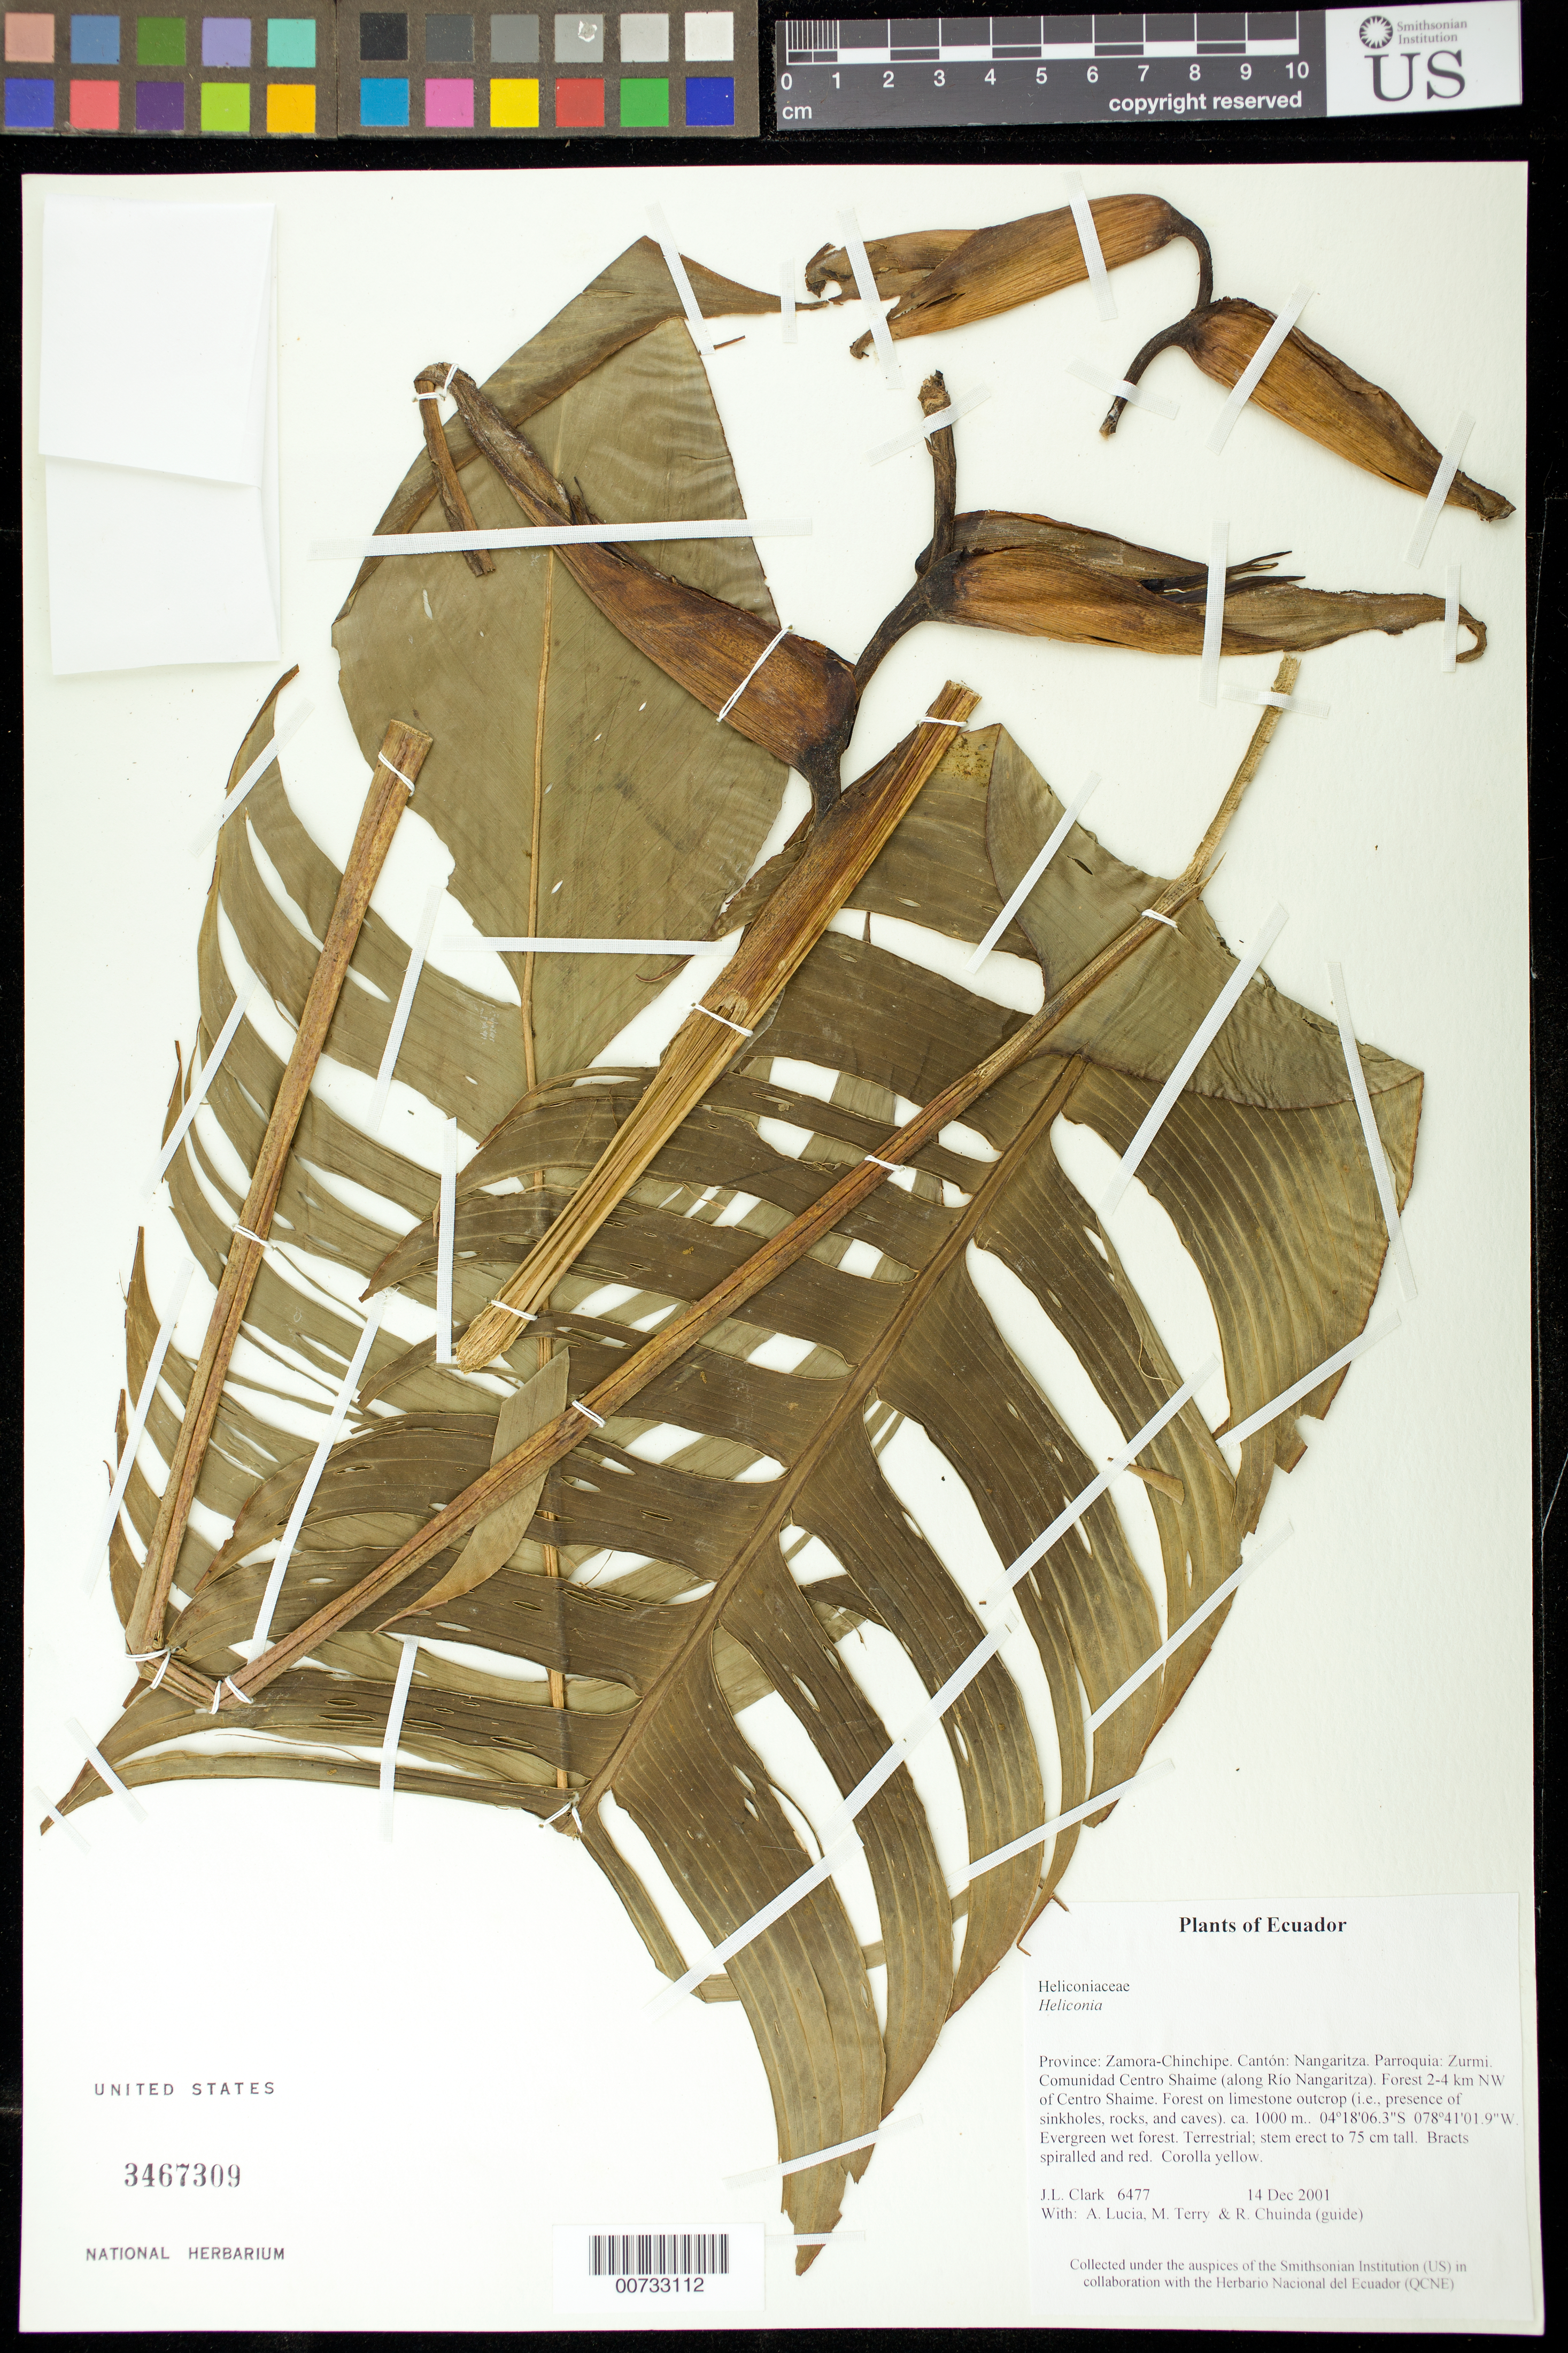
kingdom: Plantae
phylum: Tracheophyta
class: Liliopsida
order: Zingiberales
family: Heliconiaceae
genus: Heliconia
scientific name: Heliconia sp.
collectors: J. L. Clark, A. Lucia, M. Terry & R. Chuinda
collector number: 6477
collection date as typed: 14 Dec 2001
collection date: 2001-12-14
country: Ecuador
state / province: Zamora-Chinchipe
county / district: Nangaritza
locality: Zurmi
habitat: Evergreen wet forest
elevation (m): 1000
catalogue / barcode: US 3467309